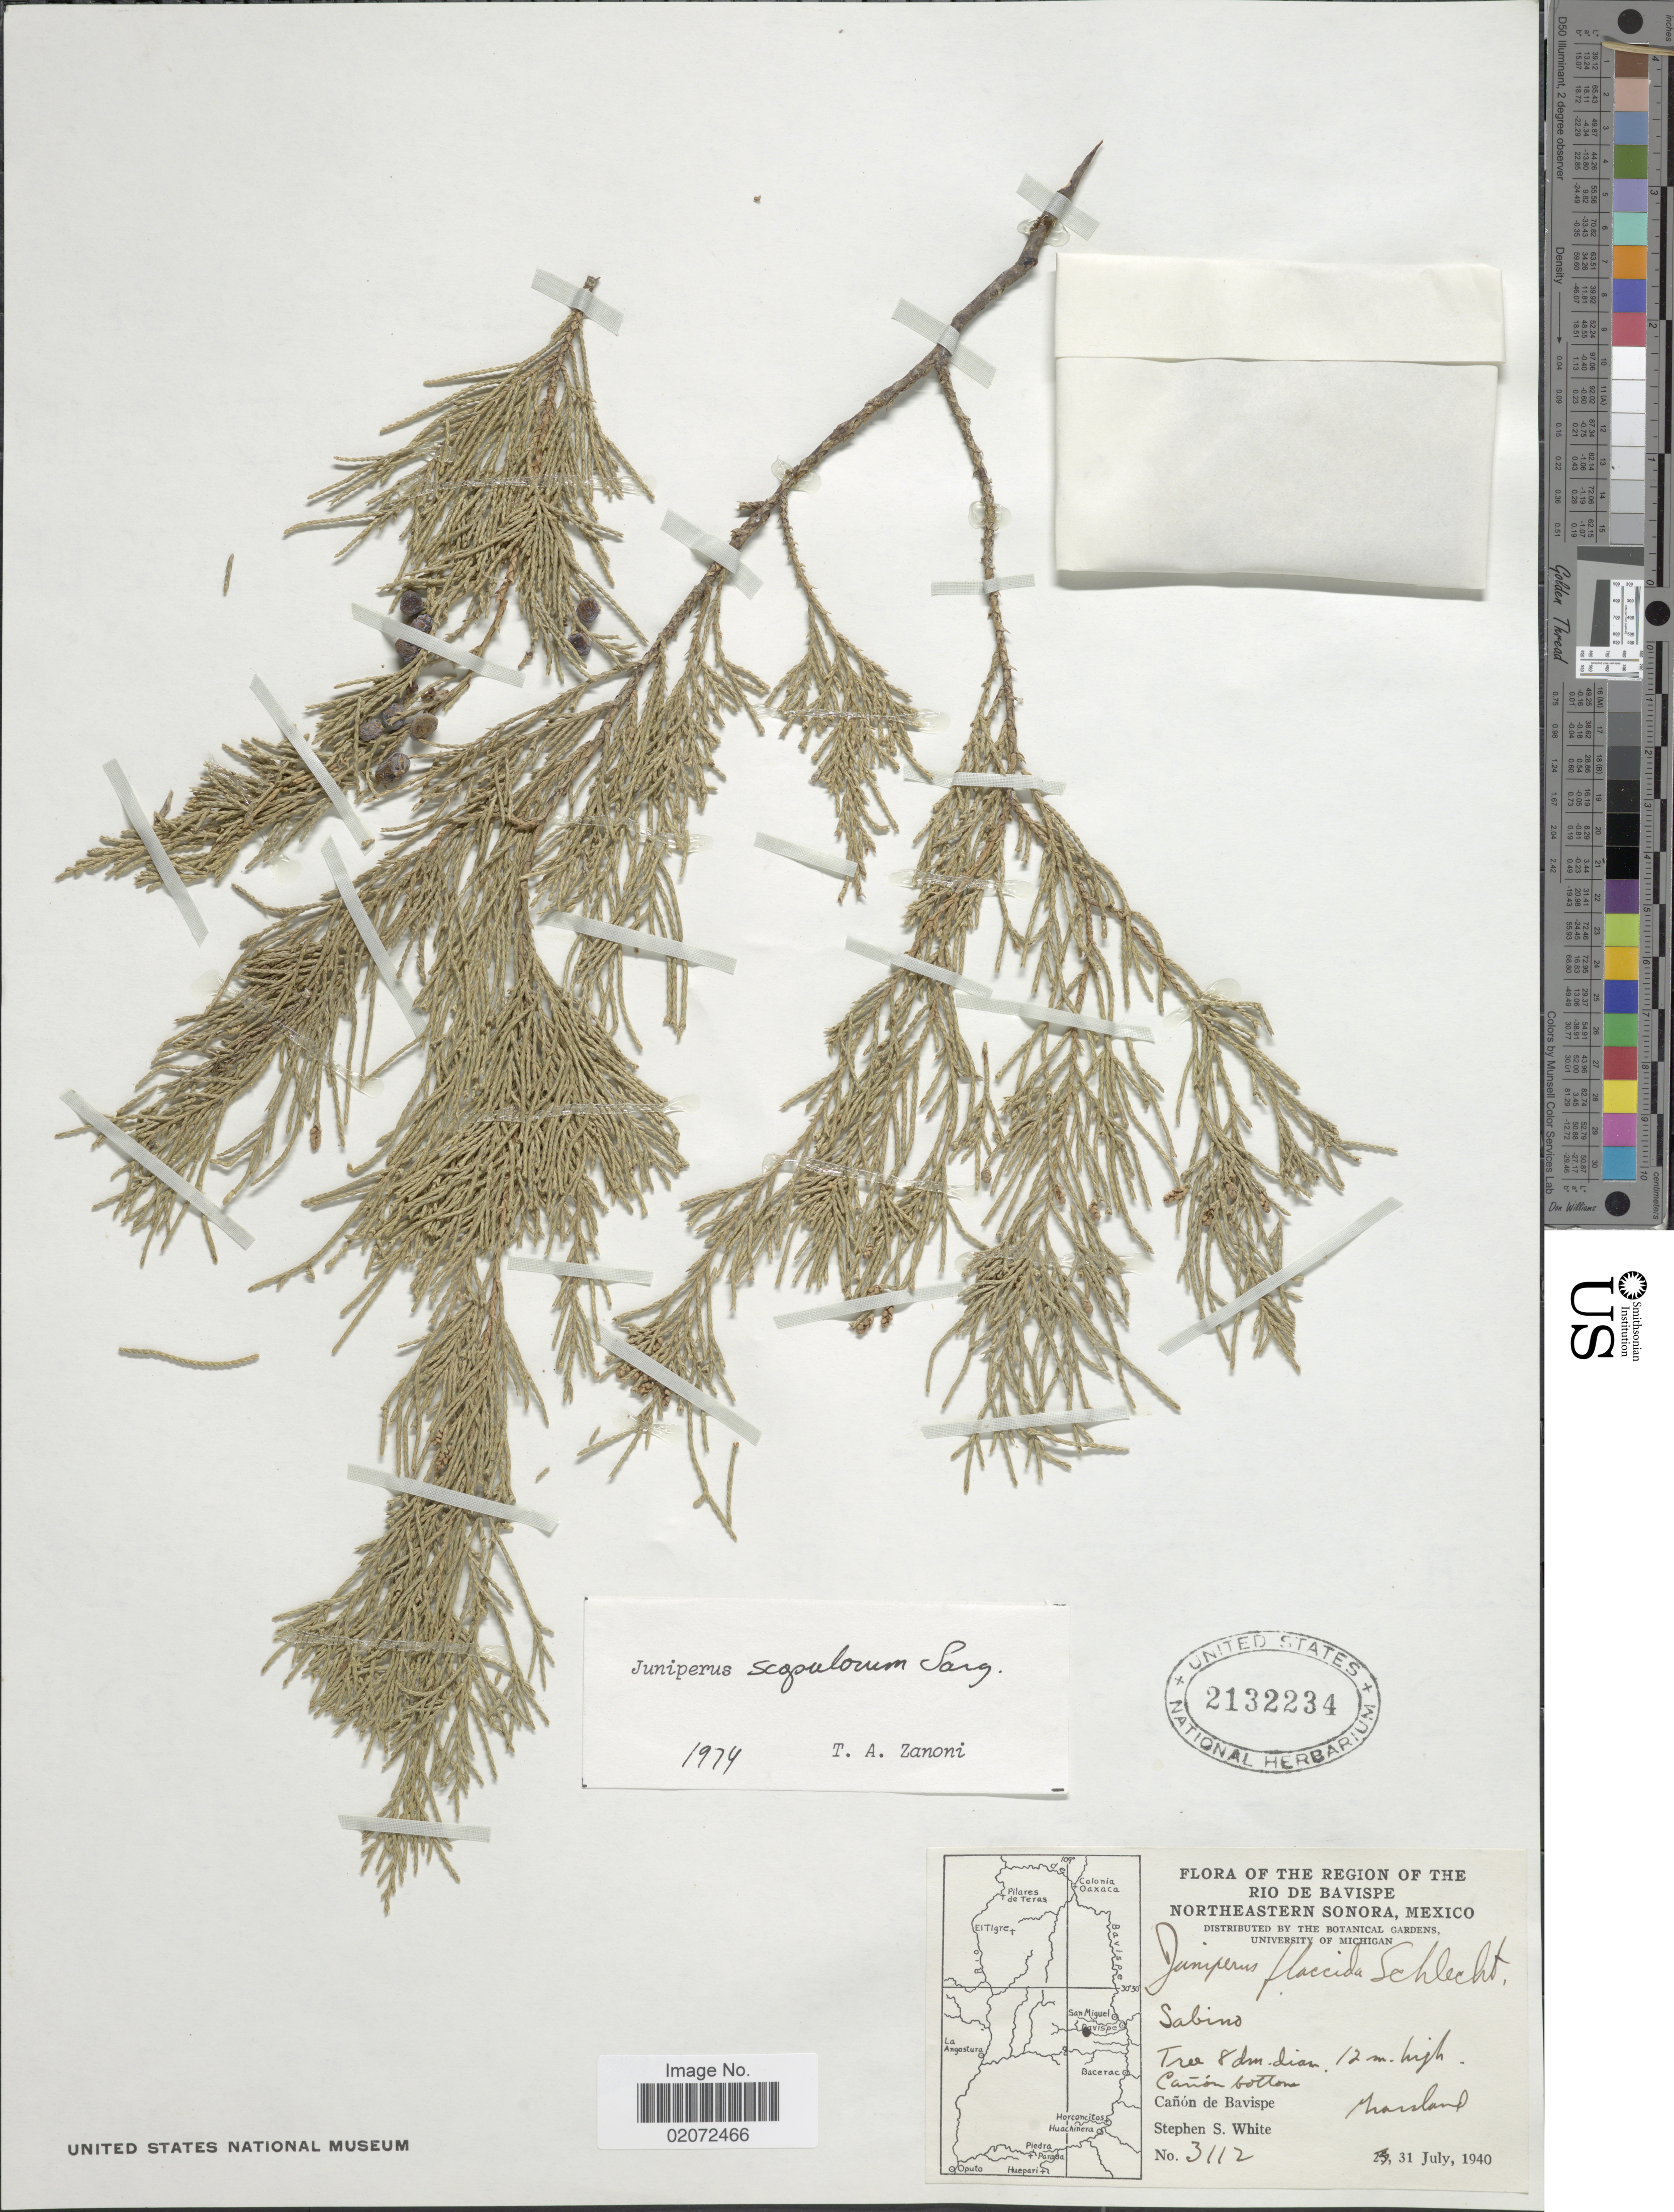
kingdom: Plantae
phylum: Tracheophyta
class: Pinopsida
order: Pinales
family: Cupressaceae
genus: Juniperus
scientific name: Juniperus blancoi var. mucronata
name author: (Farjon) R.P. Adams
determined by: Ferguson, G. M.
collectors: S. S. White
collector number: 3112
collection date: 1940-07-31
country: Mexico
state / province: Sonora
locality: Region of the Northeastern Sonora, Cañon de Bavispe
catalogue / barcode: US 2132234